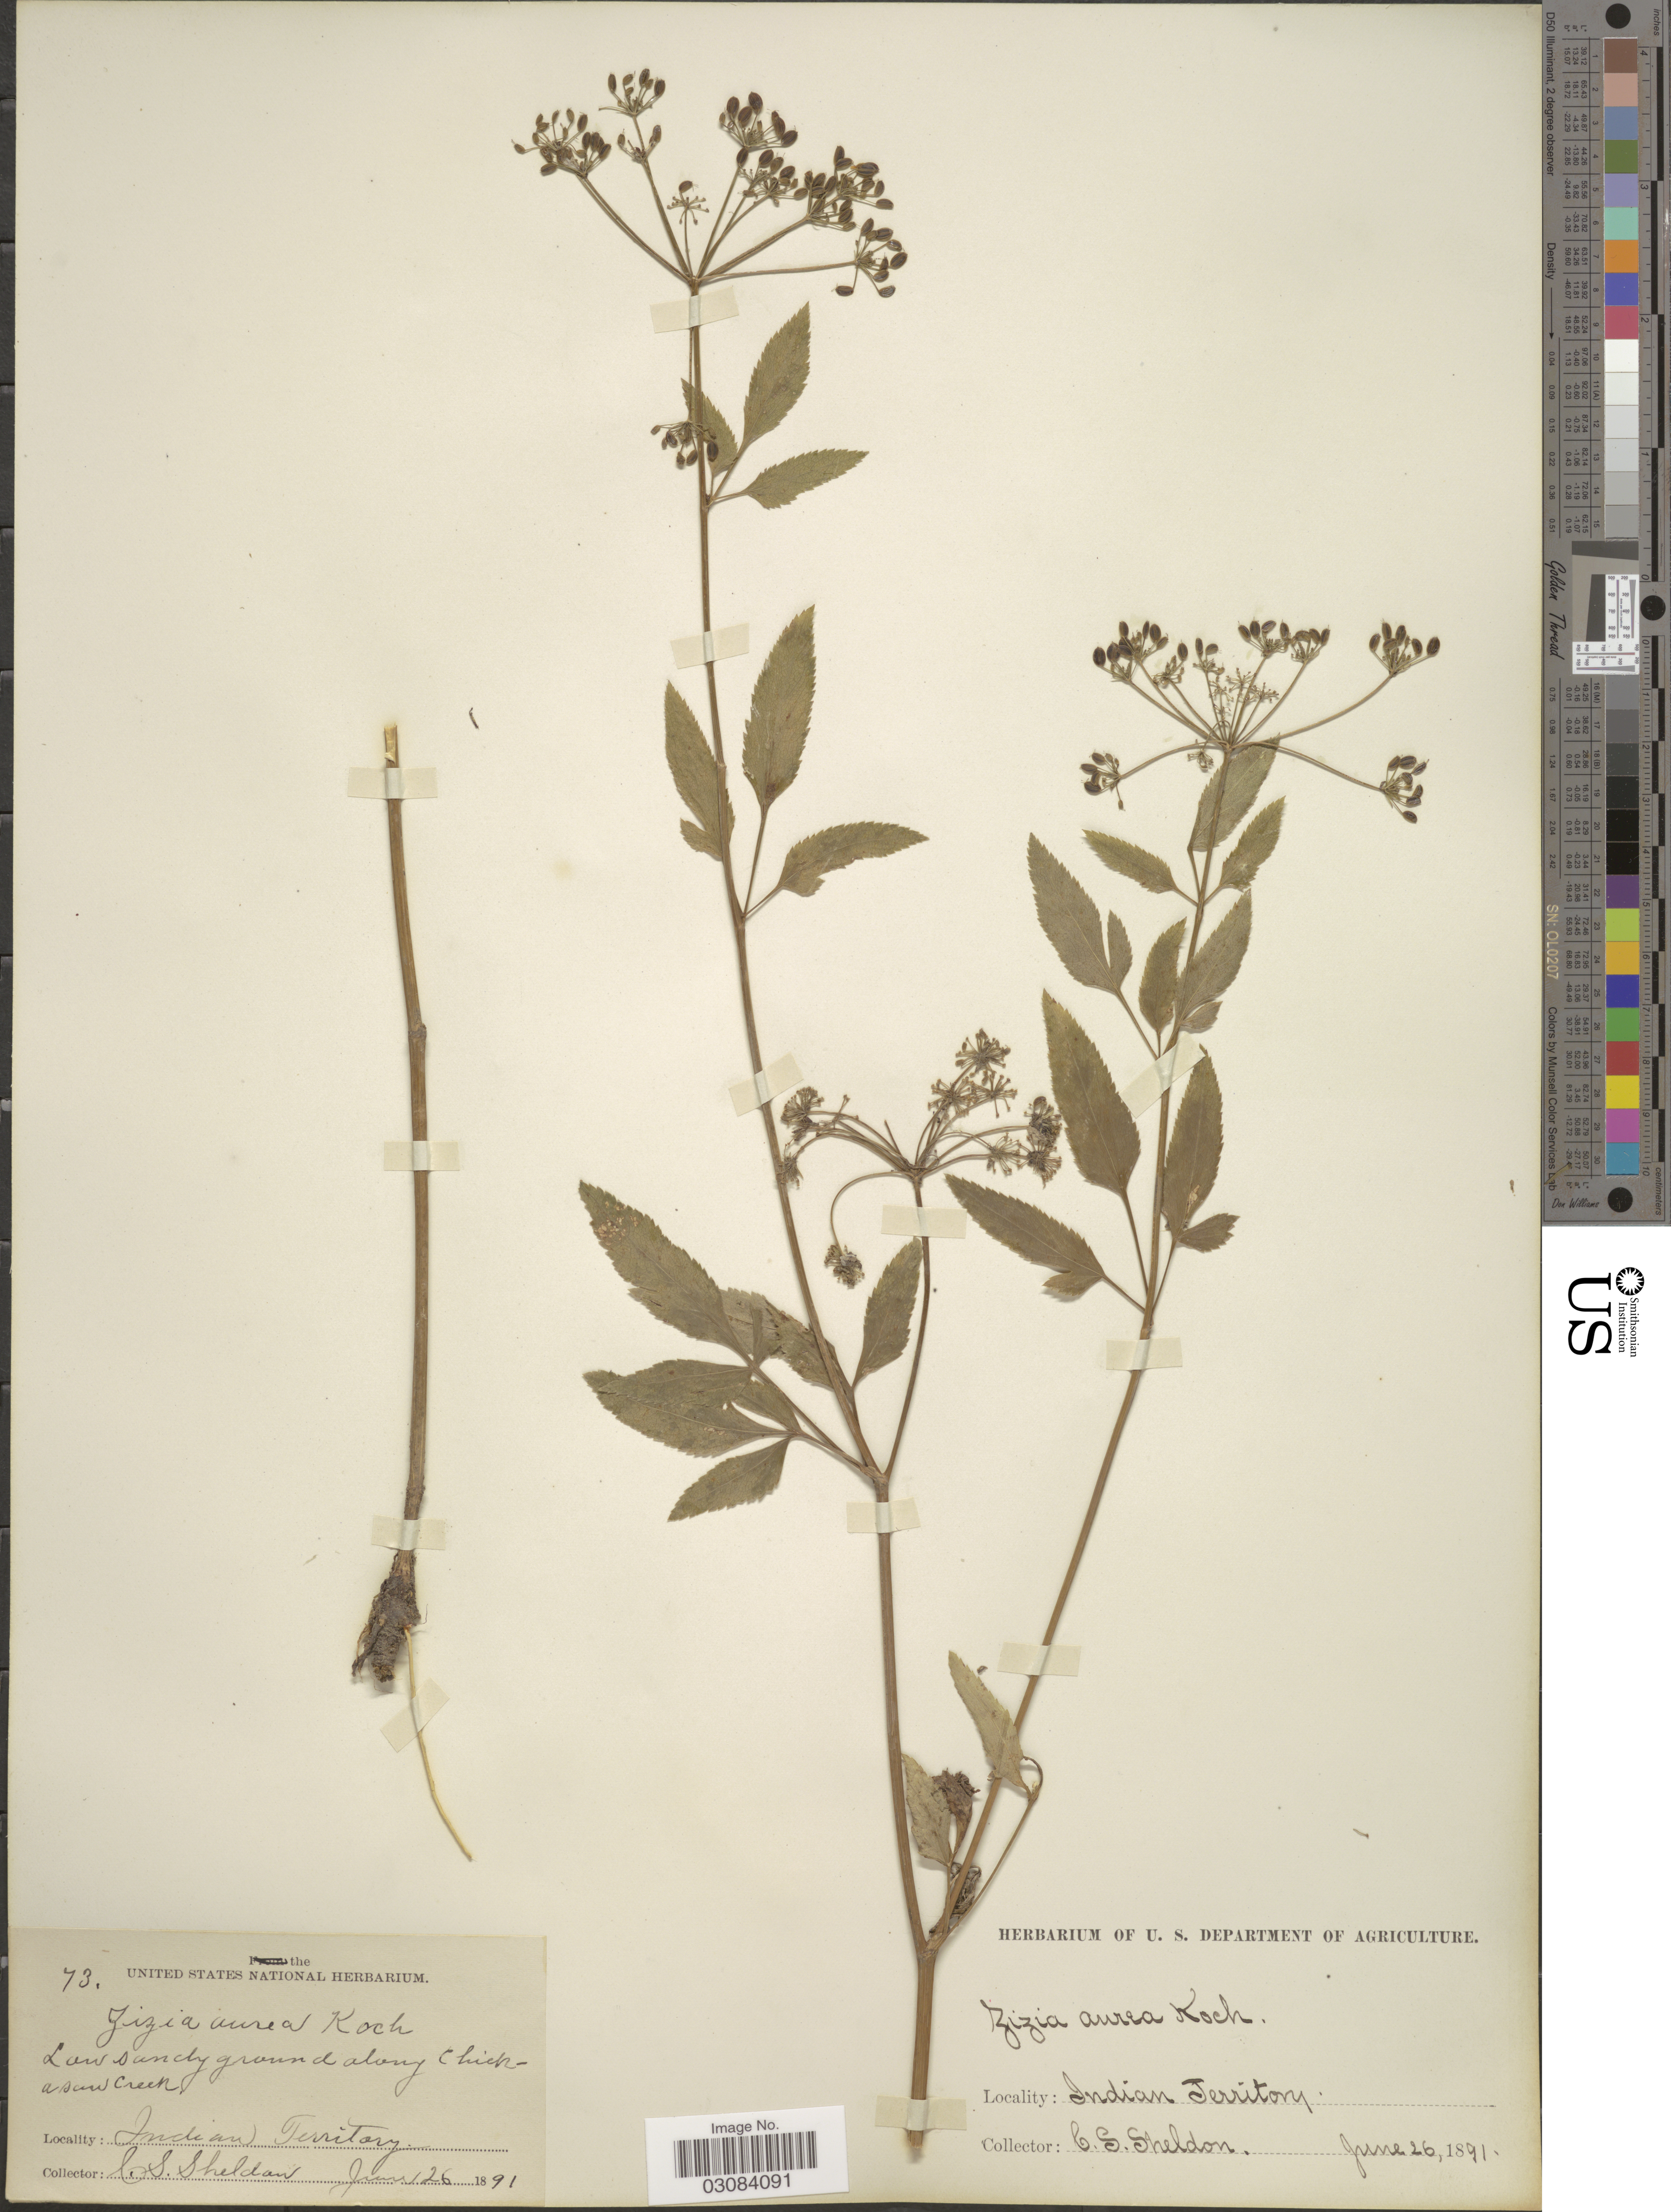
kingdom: Plantae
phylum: Tracheophyta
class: Magnoliopsida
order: Apiales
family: Apiaceae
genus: Zizia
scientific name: Zizia aurea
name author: (L.) Koch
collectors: C. S. Sheldon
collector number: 73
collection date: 1891-06-26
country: United States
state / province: Oklahoma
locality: Low sandy ground along Chichasaw Creek. Indian Territory.